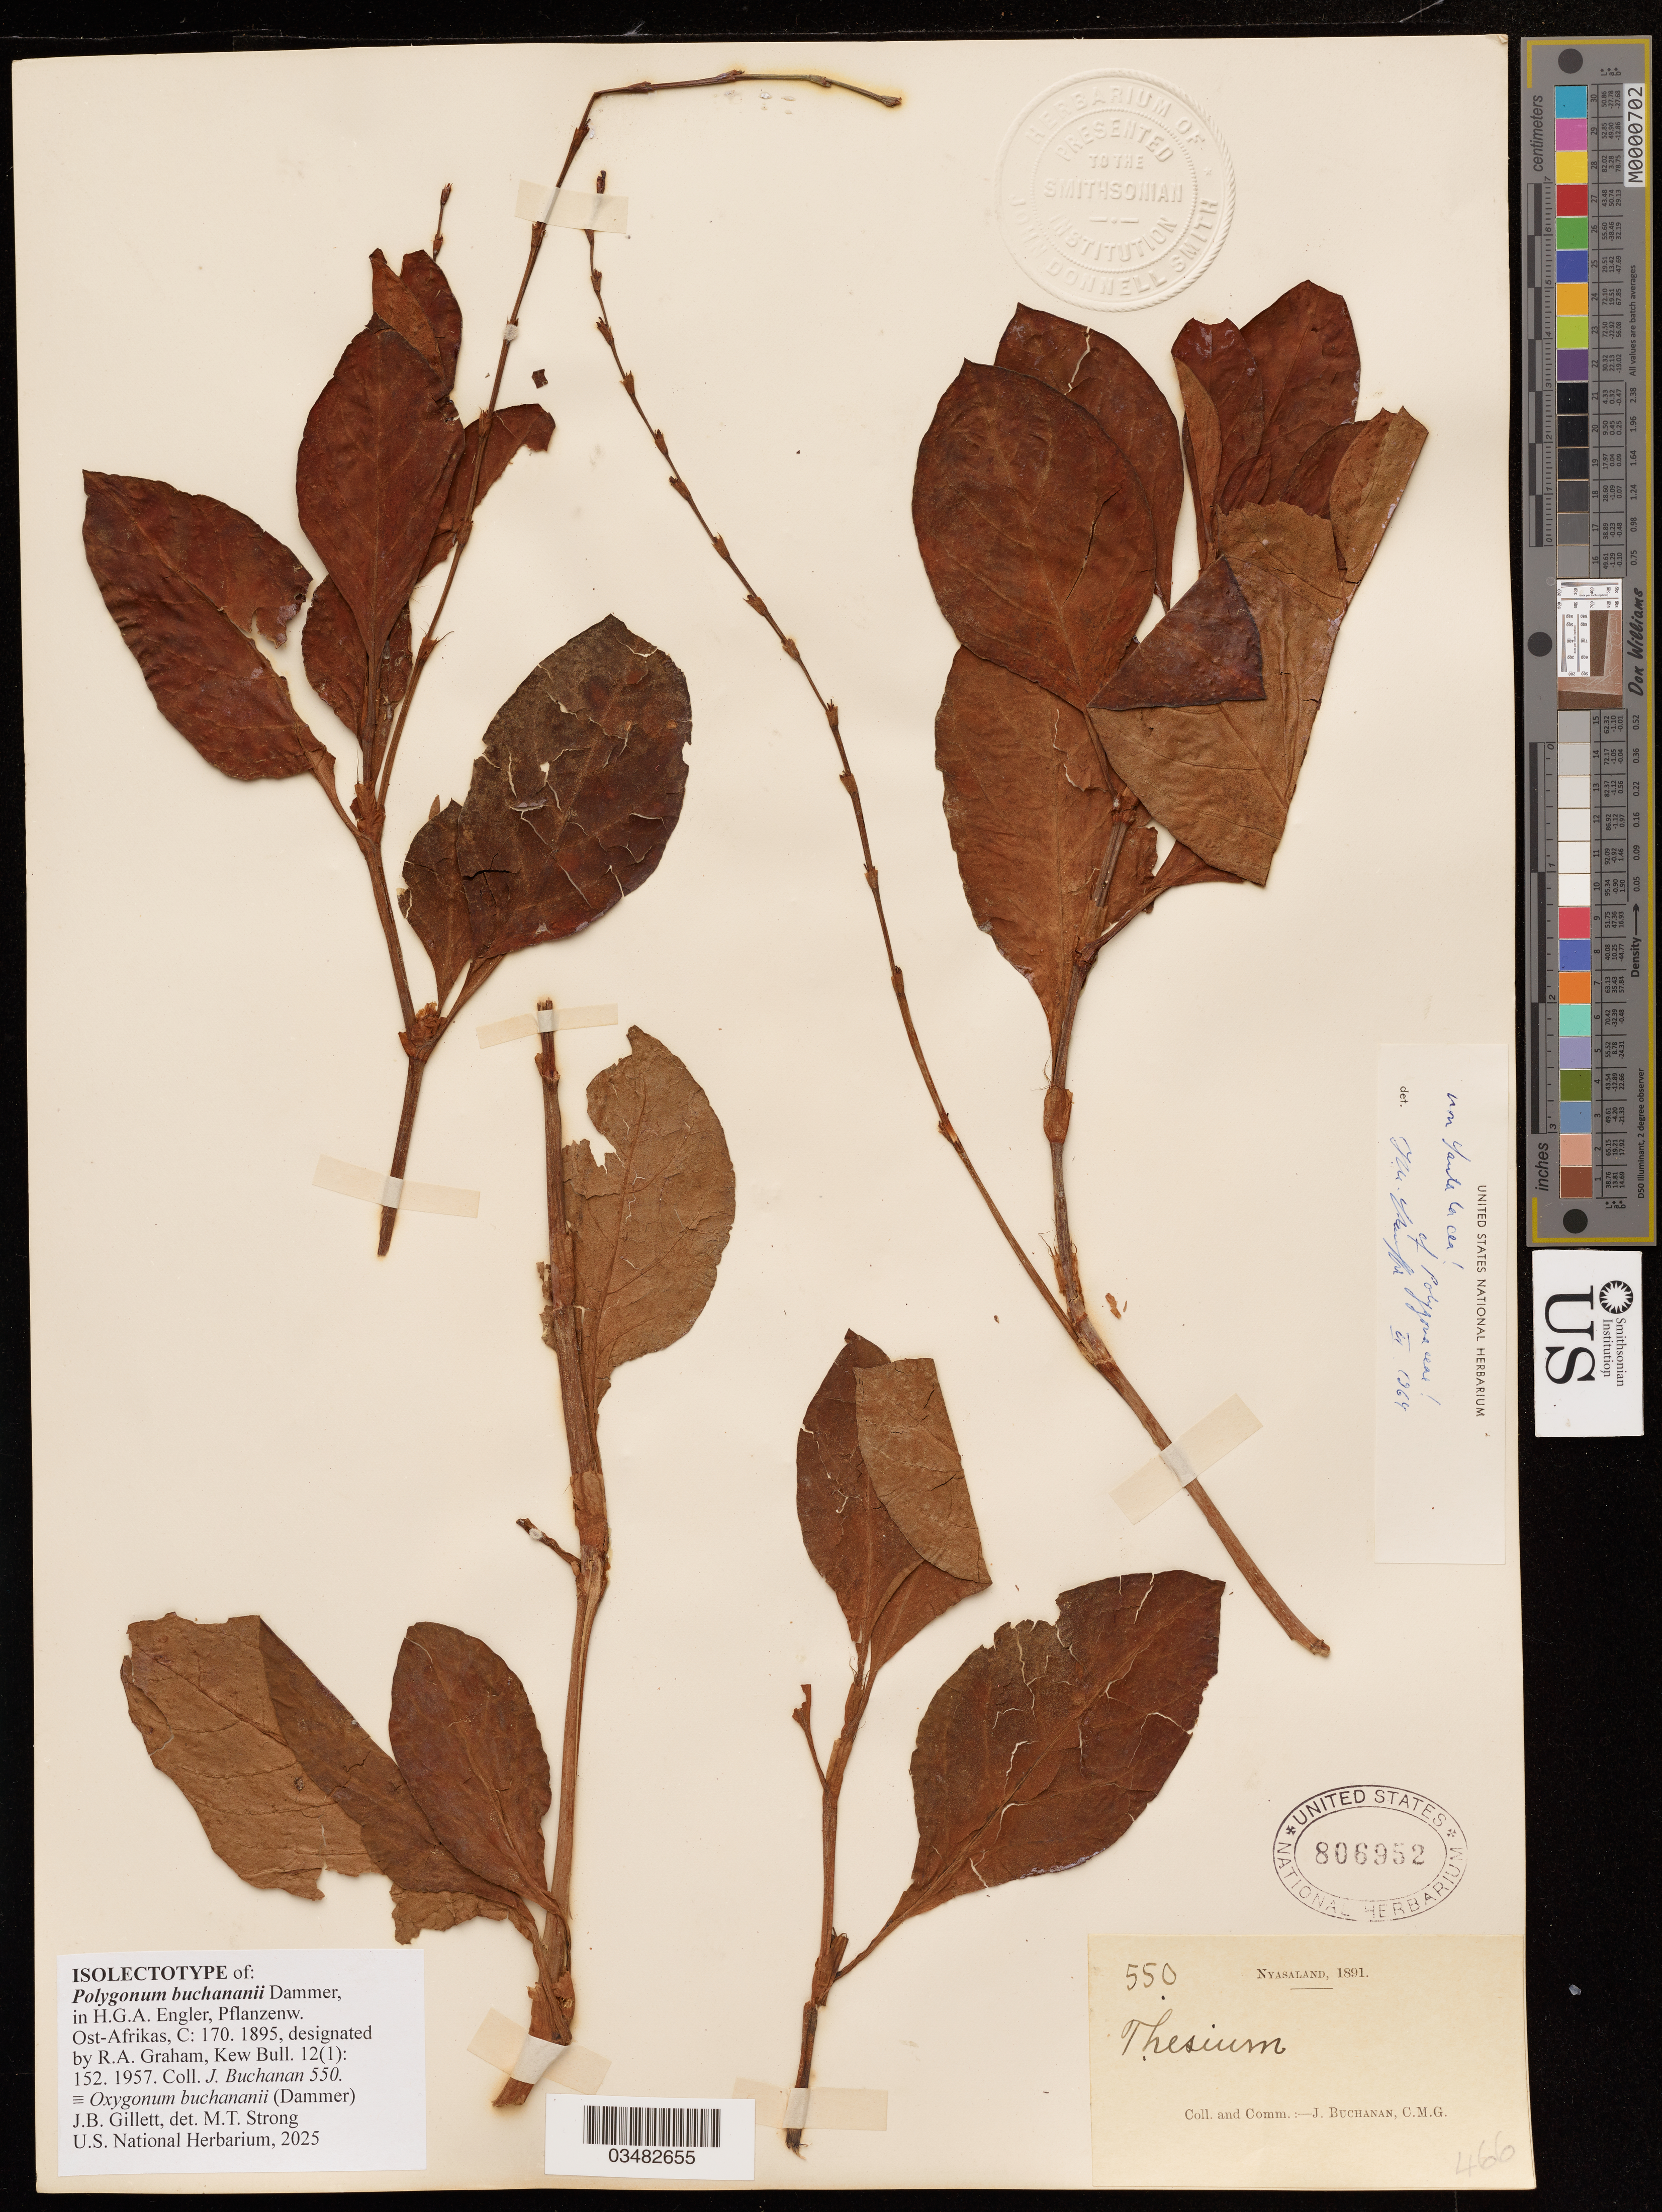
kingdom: Plantae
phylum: Tracheophyta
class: Magnoliopsida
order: Caryophyllales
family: Polygonaceae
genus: Polygonum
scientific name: Polygonum buchananii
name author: Dammer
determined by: Strong, Mark T., (BOT), Smithsonian Institution - National Museum of Natural History (UNITED STATES)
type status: Isolectotype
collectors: J. Buchanan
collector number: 550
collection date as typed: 1891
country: Malawi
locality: Nyasaland [protologue: "Shire Highlands"]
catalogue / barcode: US 806952